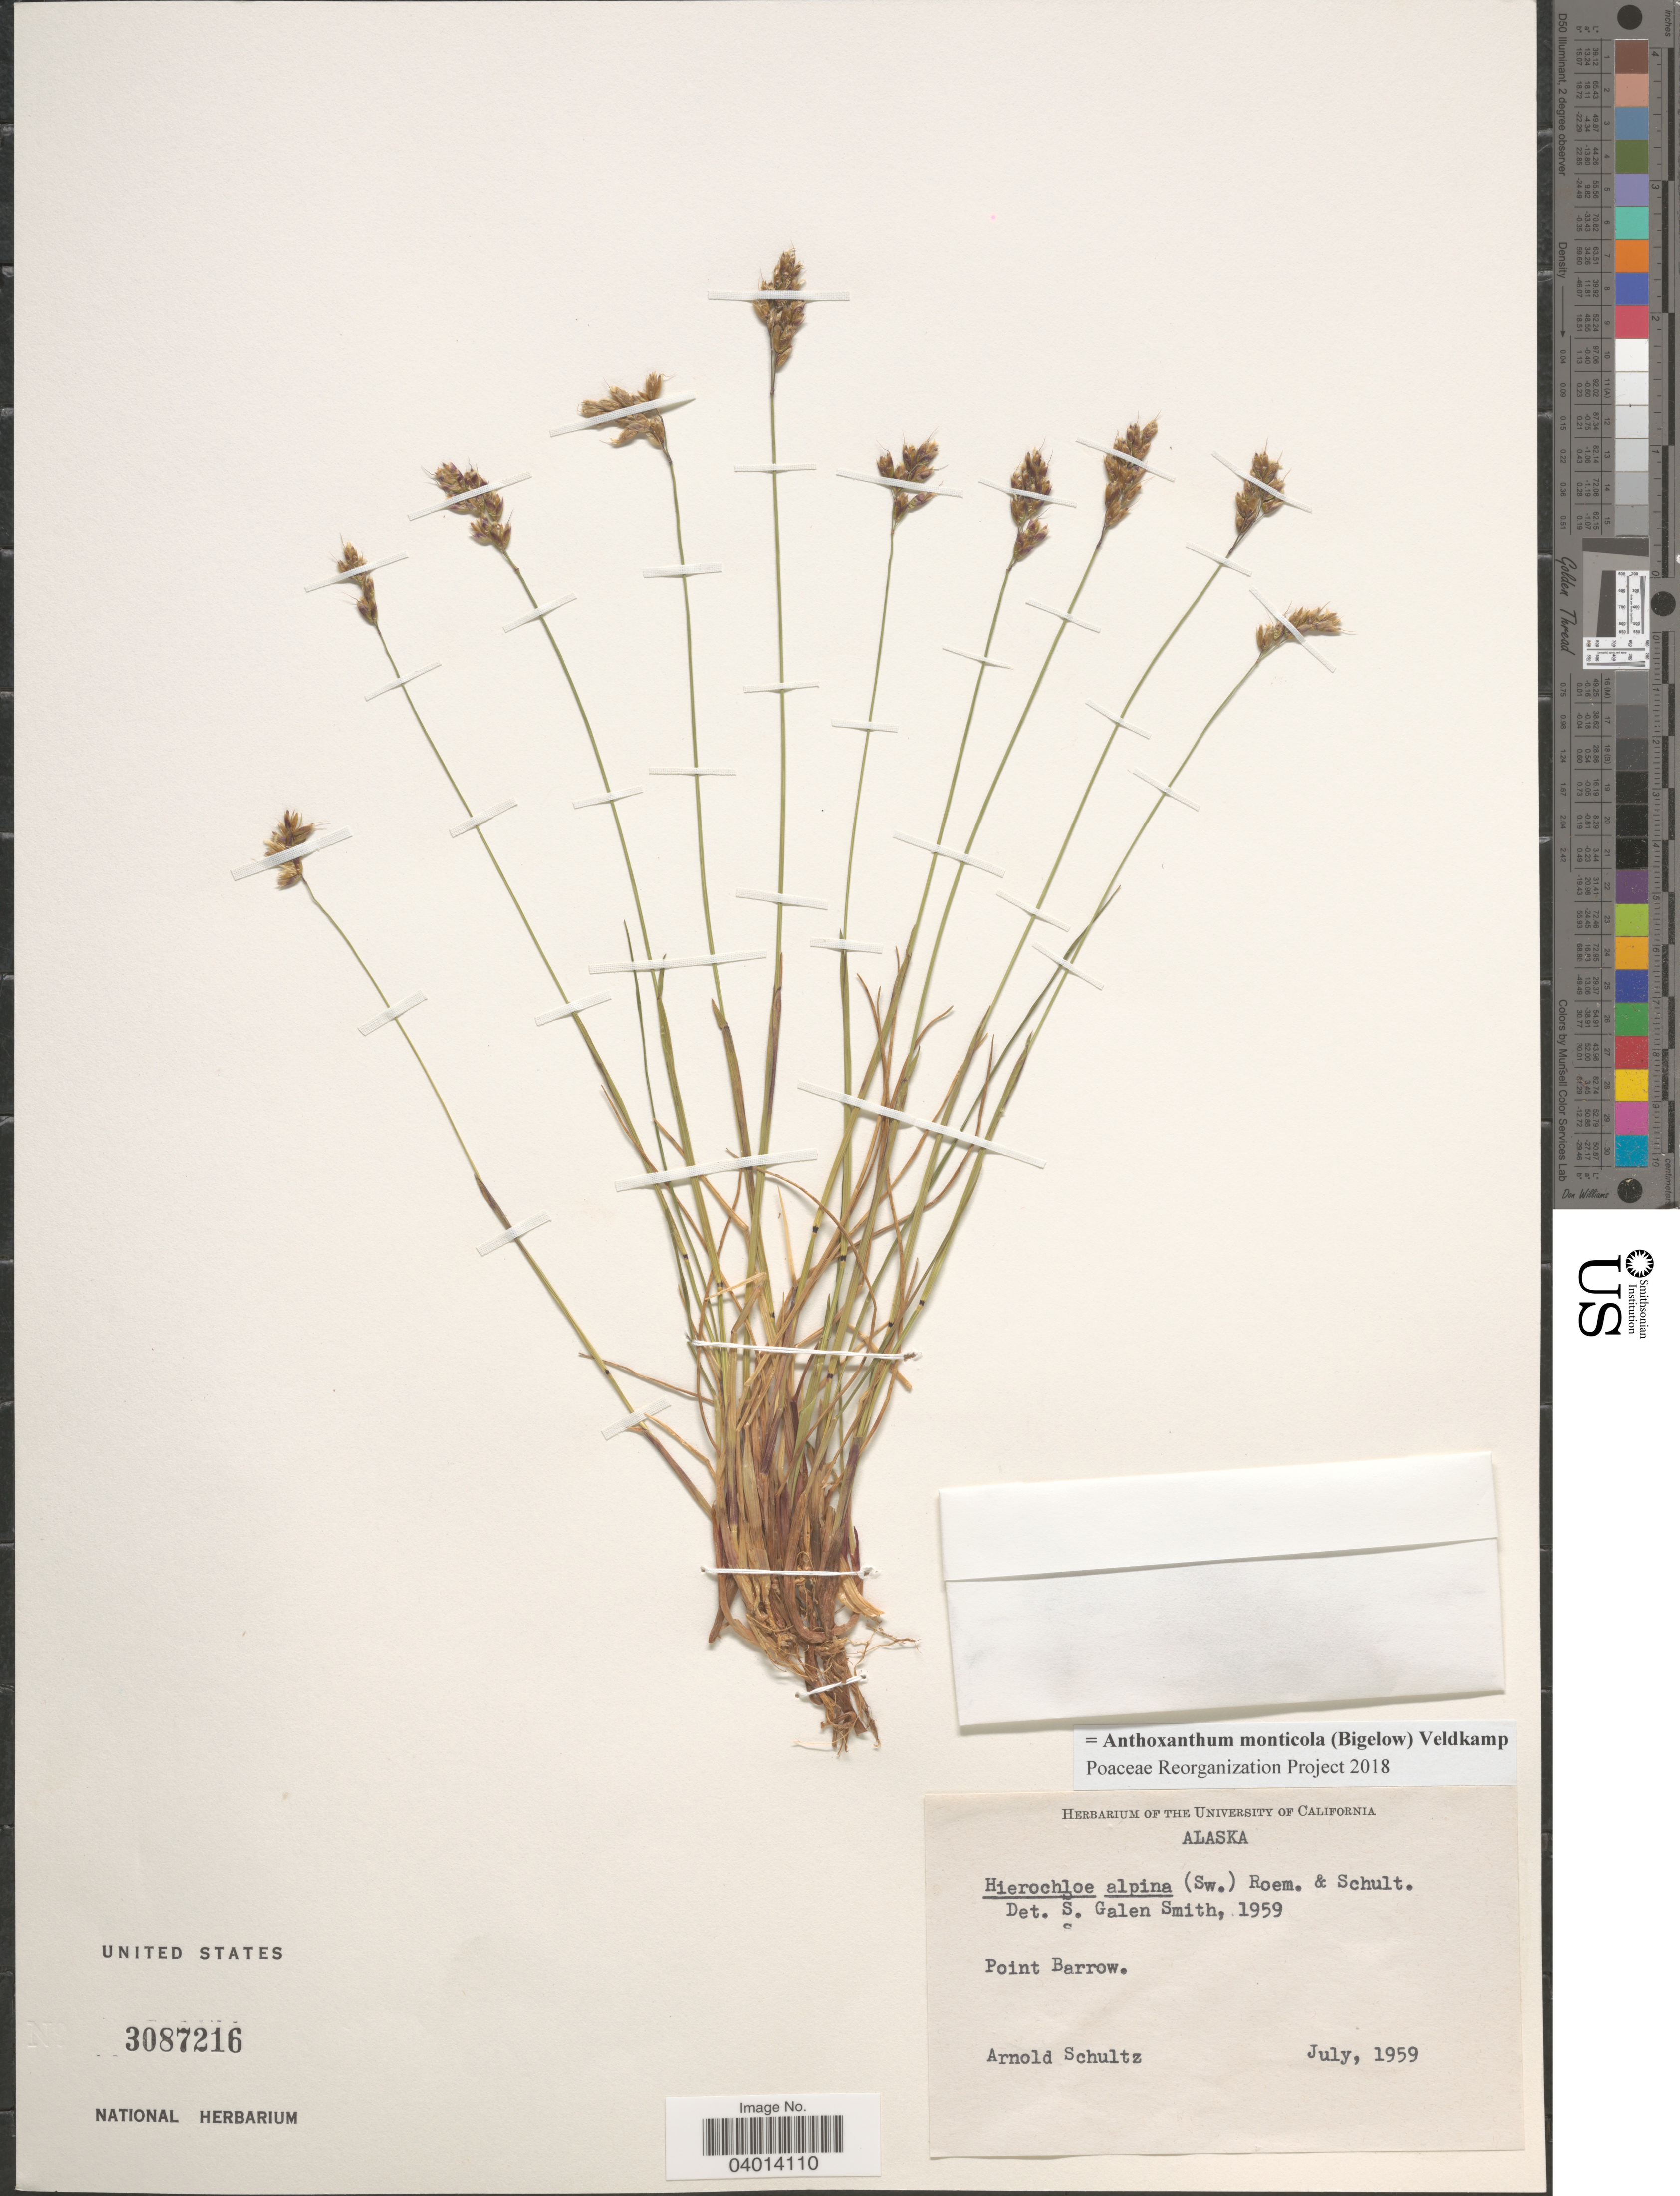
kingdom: Plantae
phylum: Tracheophyta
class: Liliopsida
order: Poales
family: Poaceae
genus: Anthoxanthum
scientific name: Anthoxanthum monticola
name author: (Bigelow) Veldkamp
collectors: A. Schultz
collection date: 1959-07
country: United States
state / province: Alaska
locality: Point Barrow.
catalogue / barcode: US 3087216